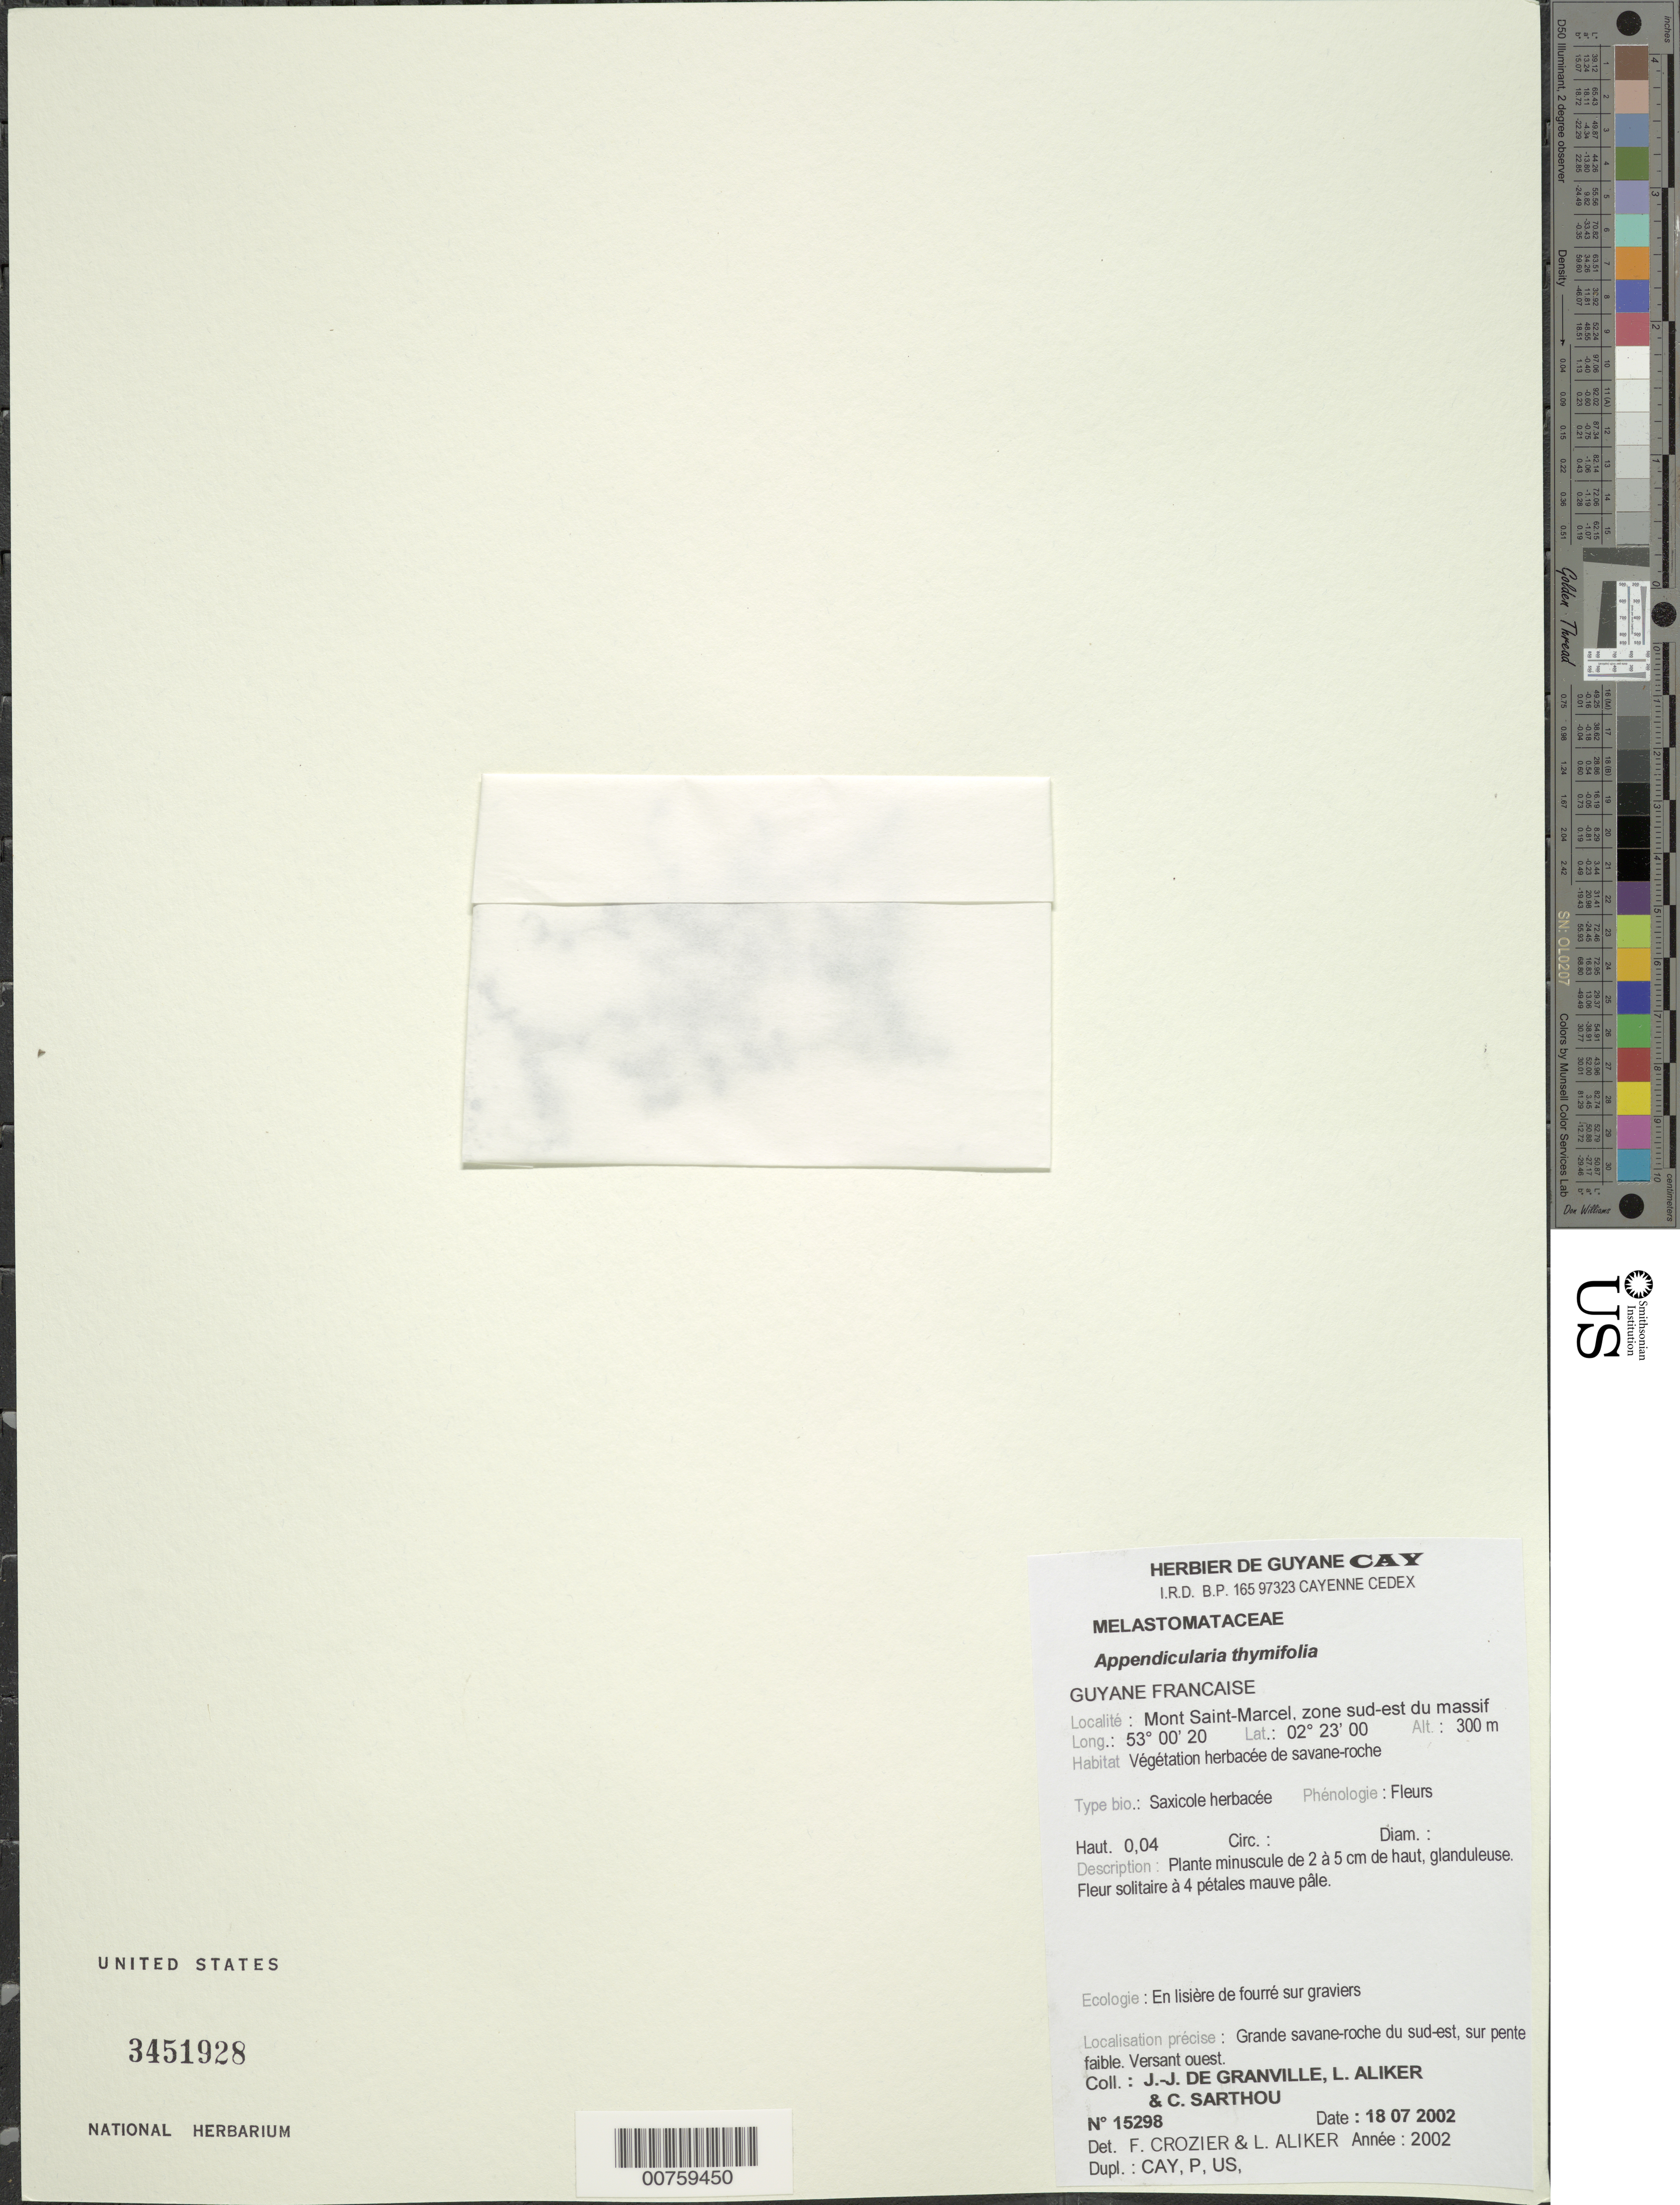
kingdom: Plantae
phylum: Tracheophyta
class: Magnoliopsida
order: Myrtales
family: Melastomataceae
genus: Appendicularia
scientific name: Appendicularia thymifolia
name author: (Bonpl.) DC.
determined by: Crozier, F.; Aliker, L.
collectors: J.-J. de Granville, L. Aliker & C. Sarthou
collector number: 15298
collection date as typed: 18-Jul-02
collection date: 2002-07-18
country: French Guiana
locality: Mont Saint-Marcel, zone Sud-Est du massif, Bassin de l'Yaloupi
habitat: Vegetation herbacée de savane-roche; sur pente faible; en lisere des fourrés sur graviers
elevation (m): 300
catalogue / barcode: US 3451928